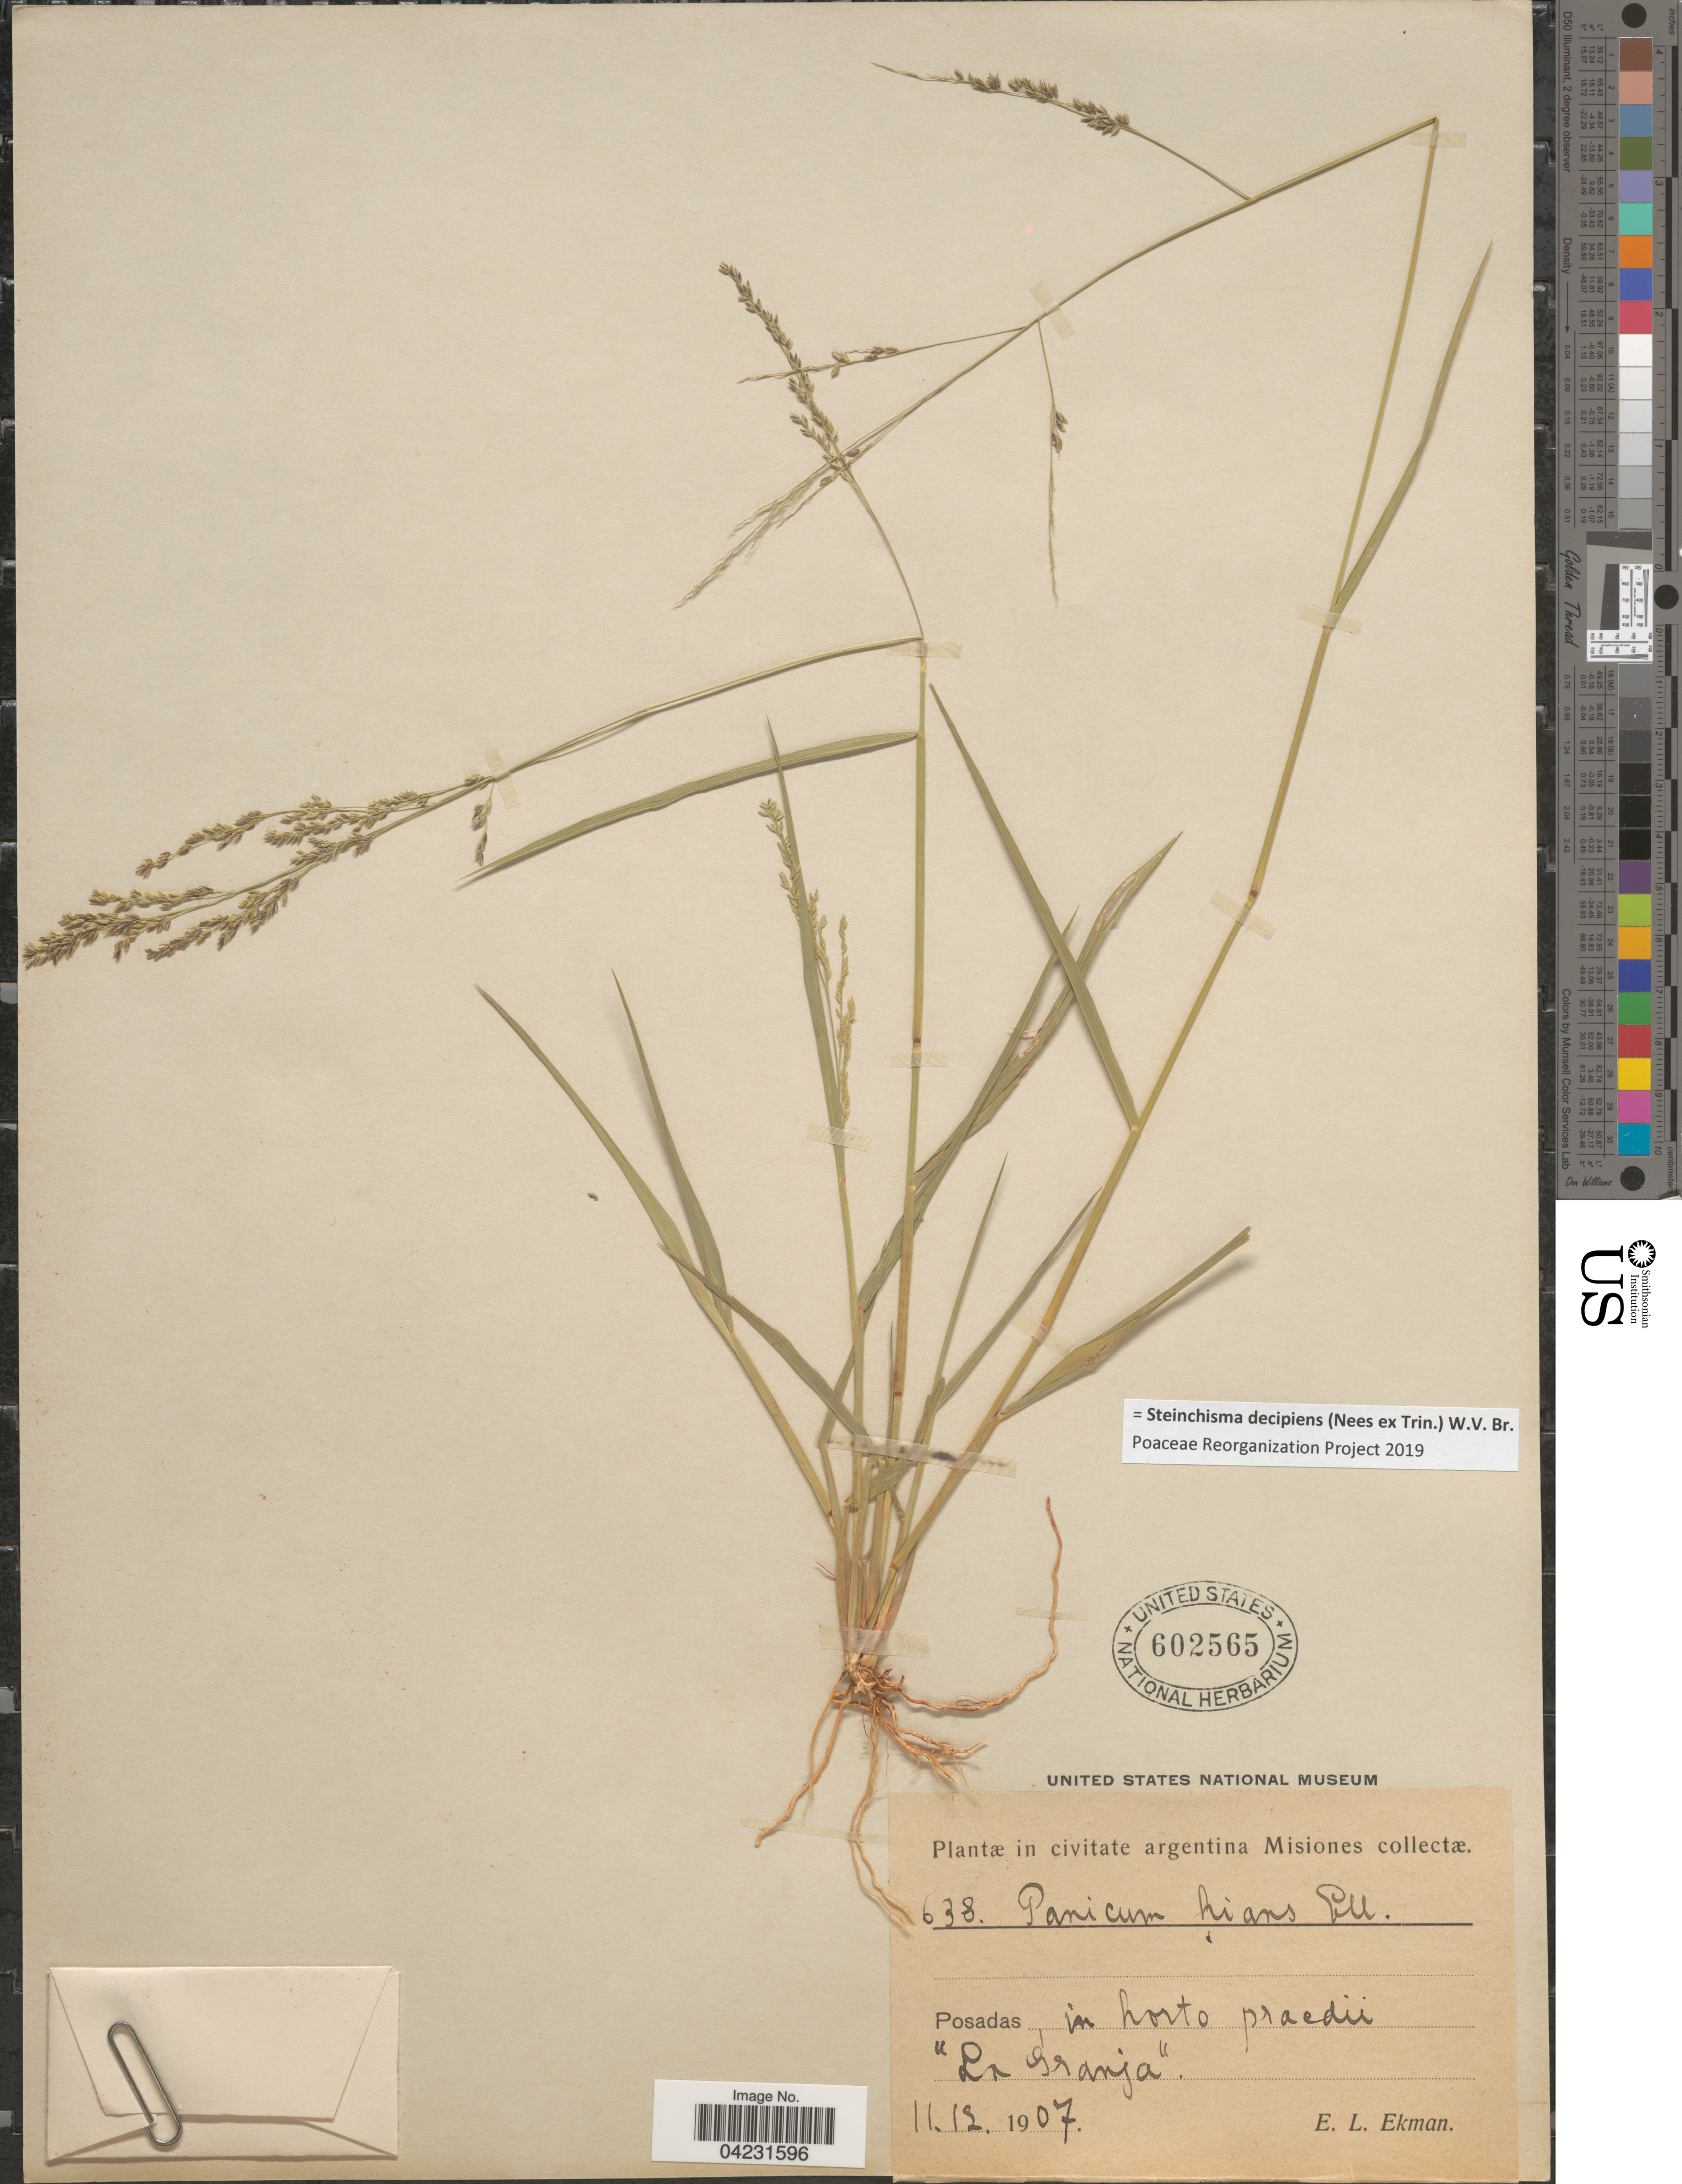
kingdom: Plantae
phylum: Tracheophyta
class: Liliopsida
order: Poales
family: Poaceae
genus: Steinchisma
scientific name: Steinchisma decipiens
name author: (Nees ex Trin.) W.V. Br.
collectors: E. L. Ekman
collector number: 638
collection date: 1907-12-11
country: Argentina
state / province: Misiones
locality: Posadas, in horto praedii "La Granja".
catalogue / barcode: US 602565